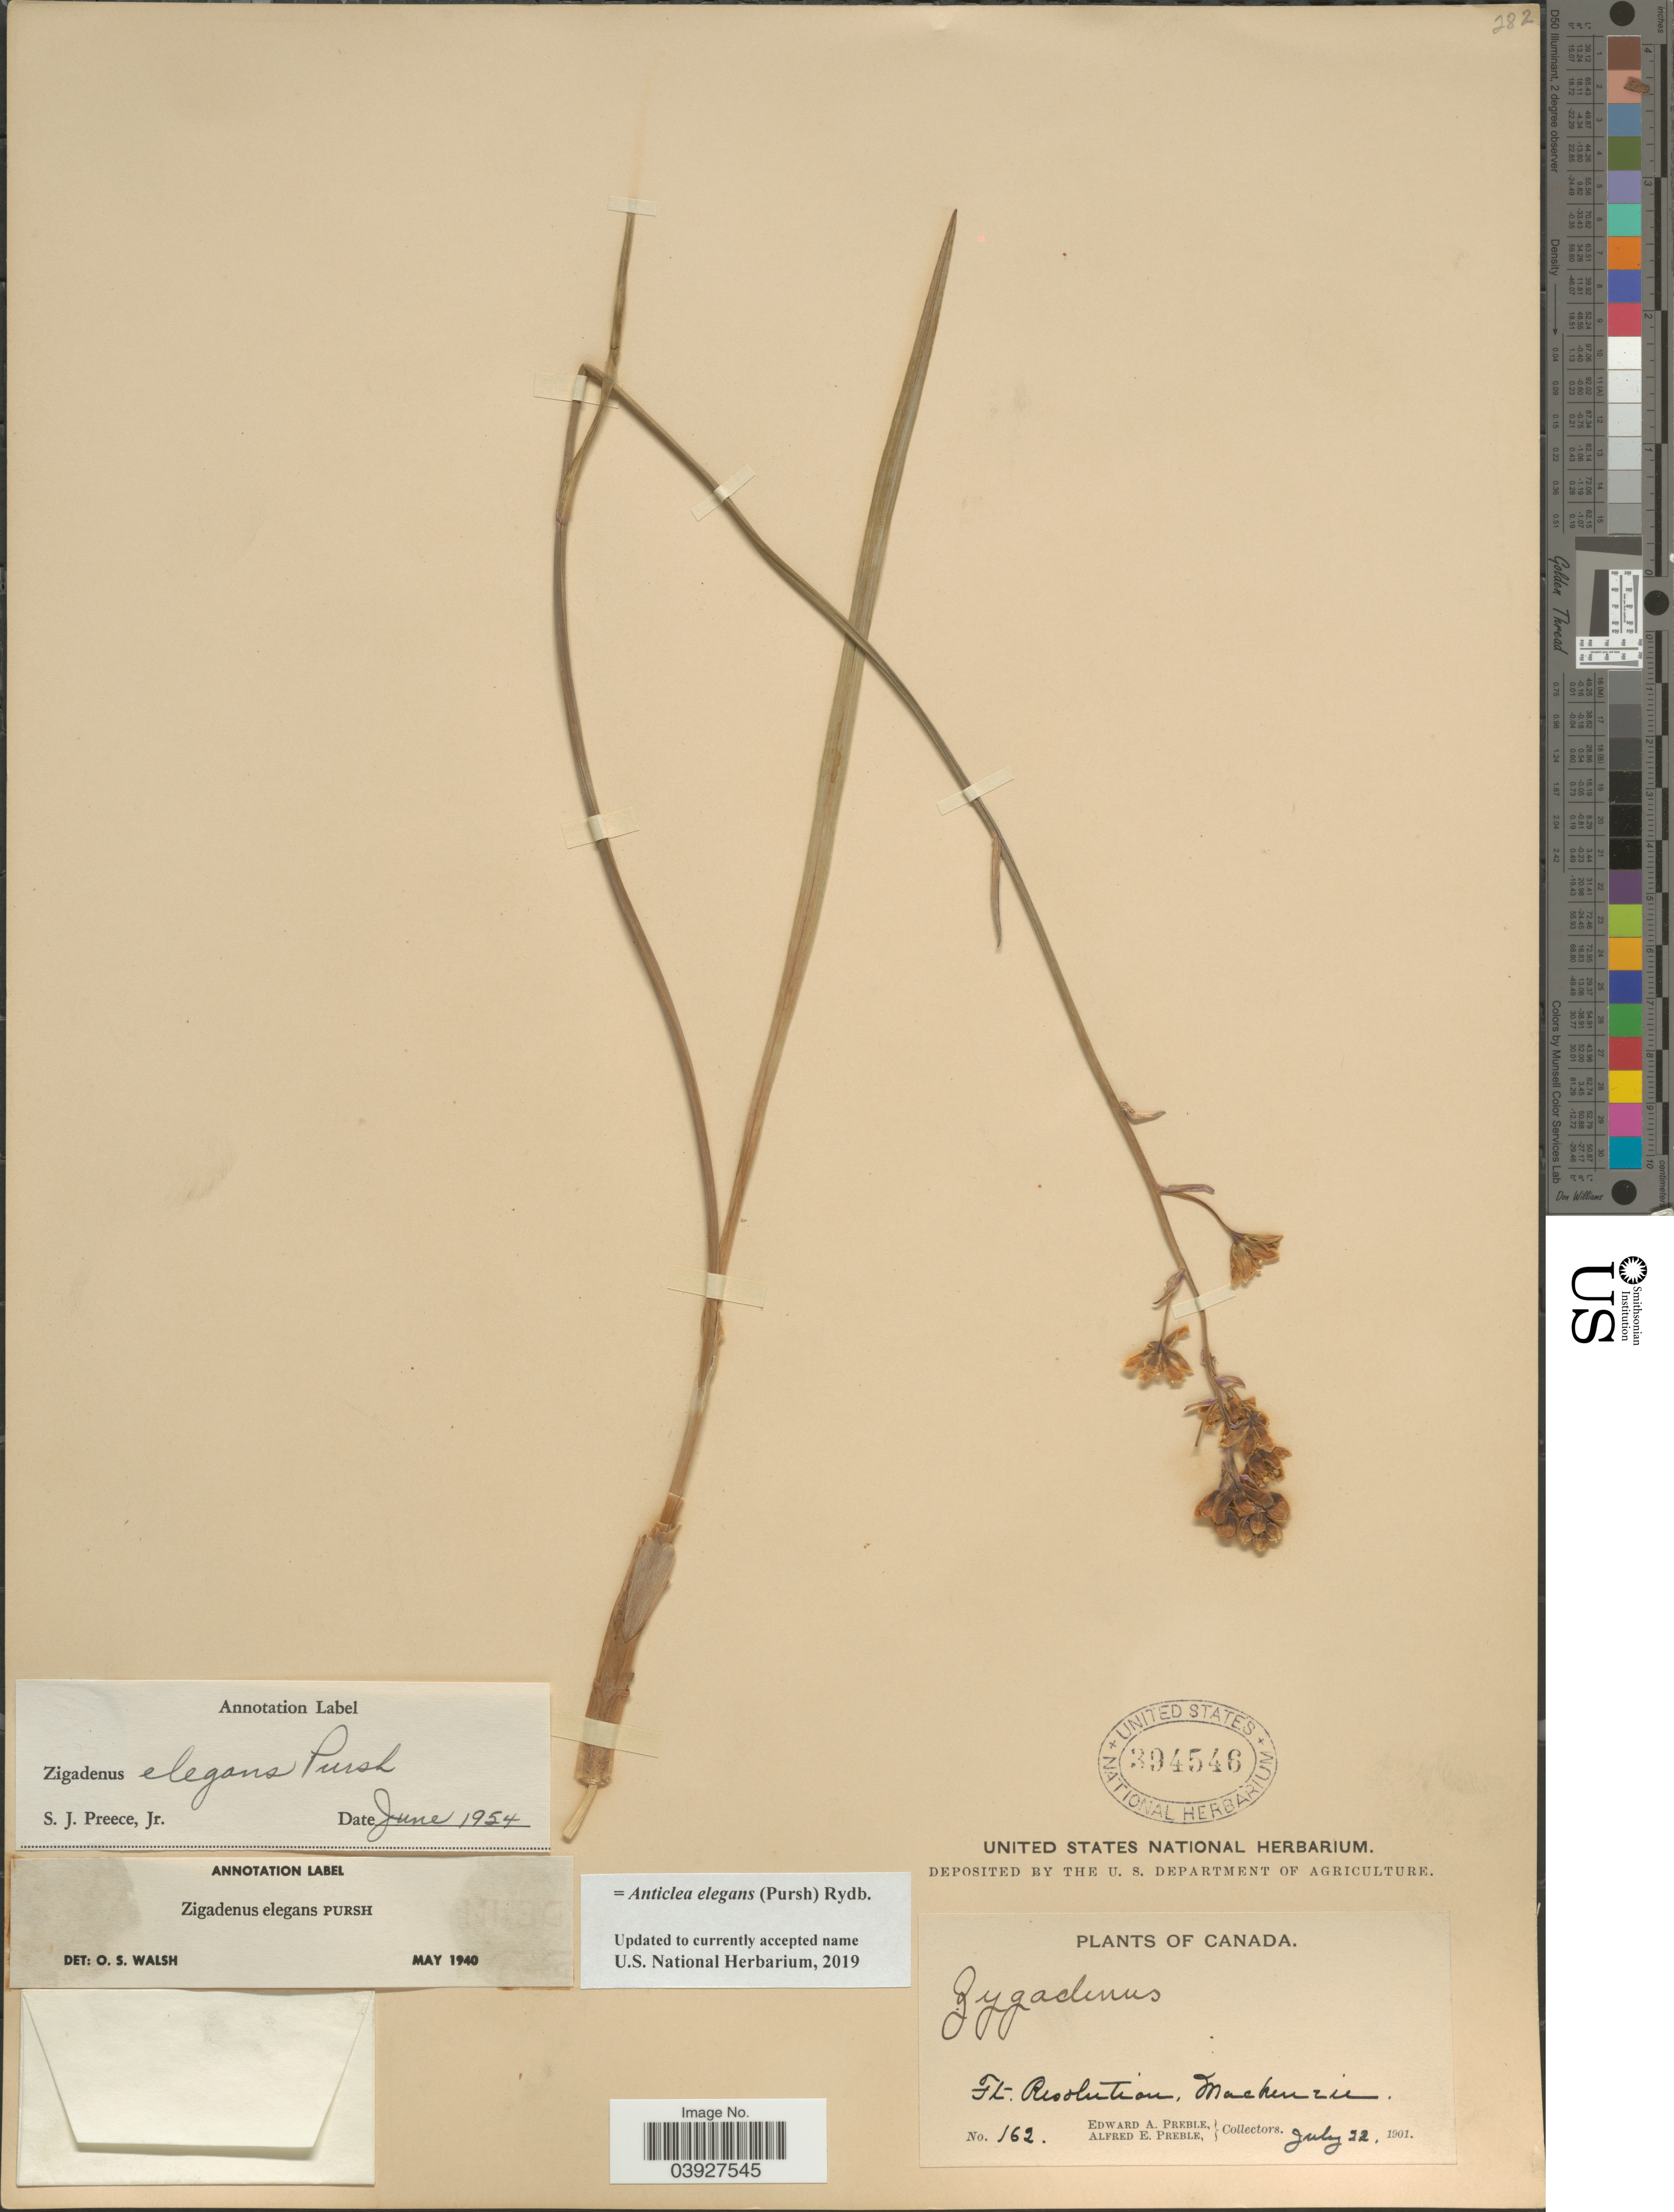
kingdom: Plantae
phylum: Tracheophyta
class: Liliopsida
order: Liliales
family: Melanthiaceae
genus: Anticlea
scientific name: Anticlea elegans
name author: (Pursh) Rydb.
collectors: E. Preble & A. Preble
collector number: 162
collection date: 1901-07-22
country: Canada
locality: Ft. Resolution, Mackenzie.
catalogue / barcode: US 394546